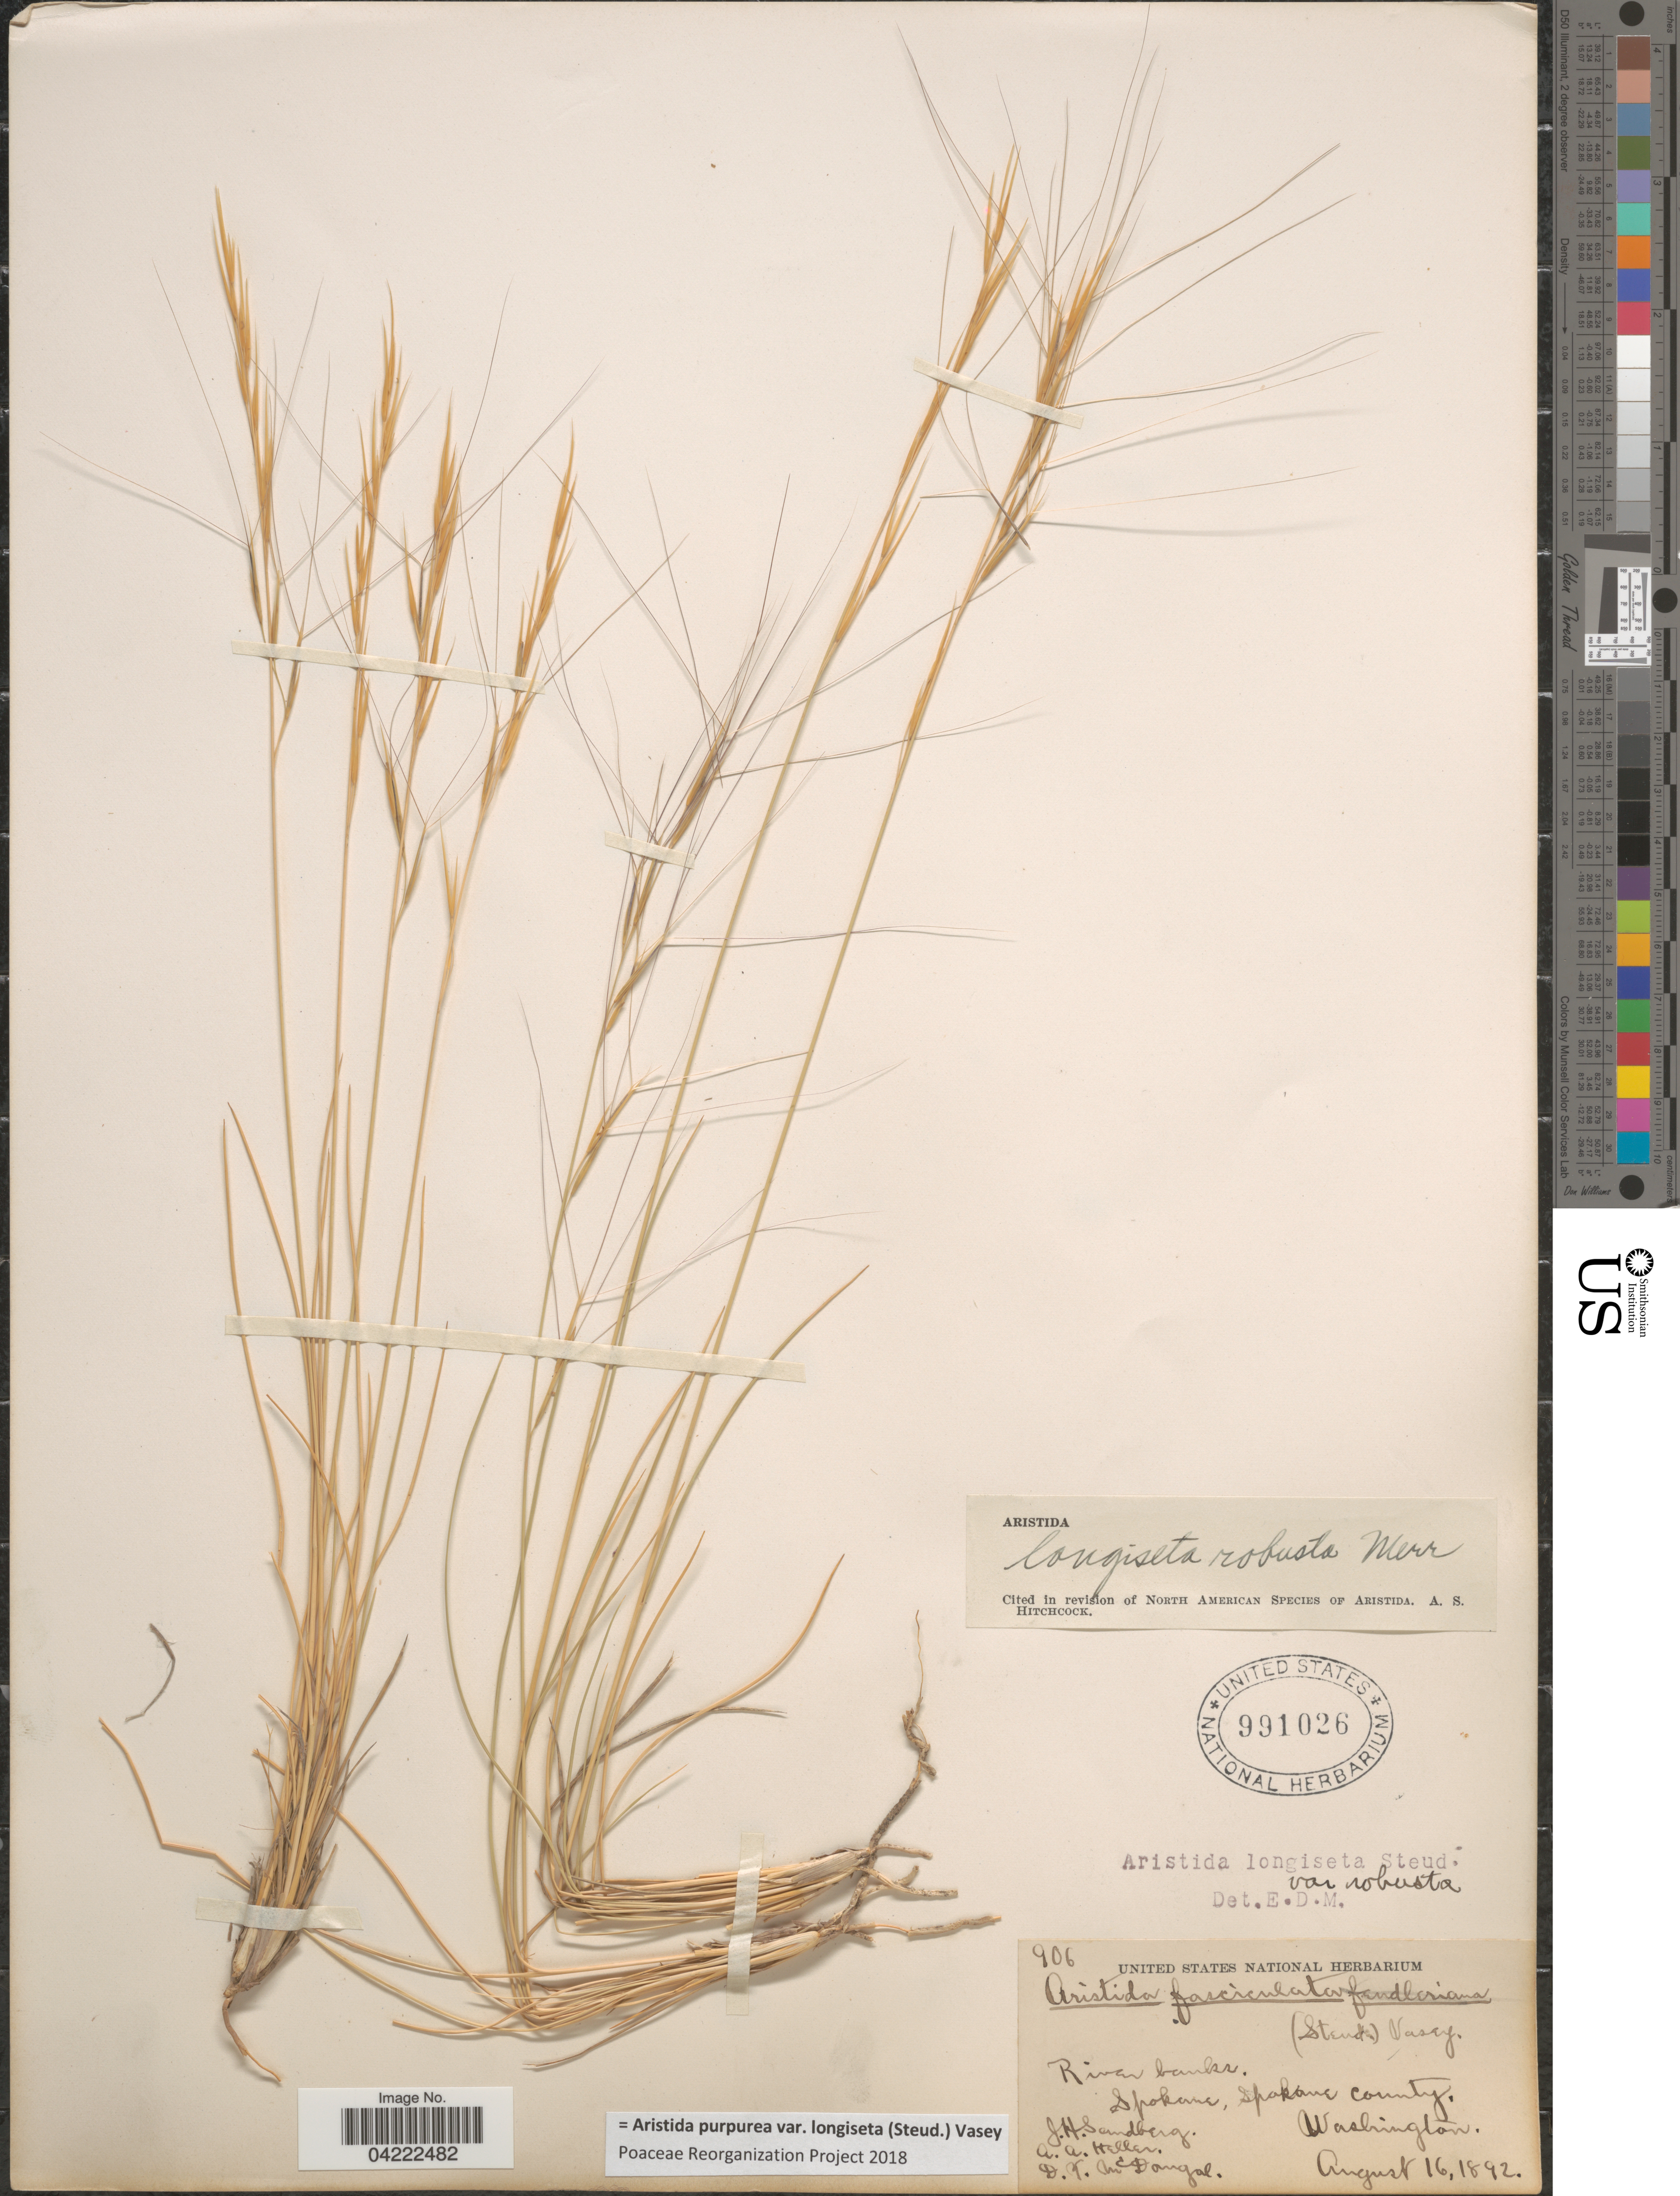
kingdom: Plantae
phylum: Tracheophyta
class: Liliopsida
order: Poales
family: Poaceae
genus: Aristida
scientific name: Aristida purpurea var. longiseta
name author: (Steud.) Vasey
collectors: J. H. Sandberg, A. A. Heller & D. McDougal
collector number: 906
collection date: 1892-08-16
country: United States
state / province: Washington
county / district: Spokane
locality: River banks. Spokane, Spokane County.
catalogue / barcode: US 991026